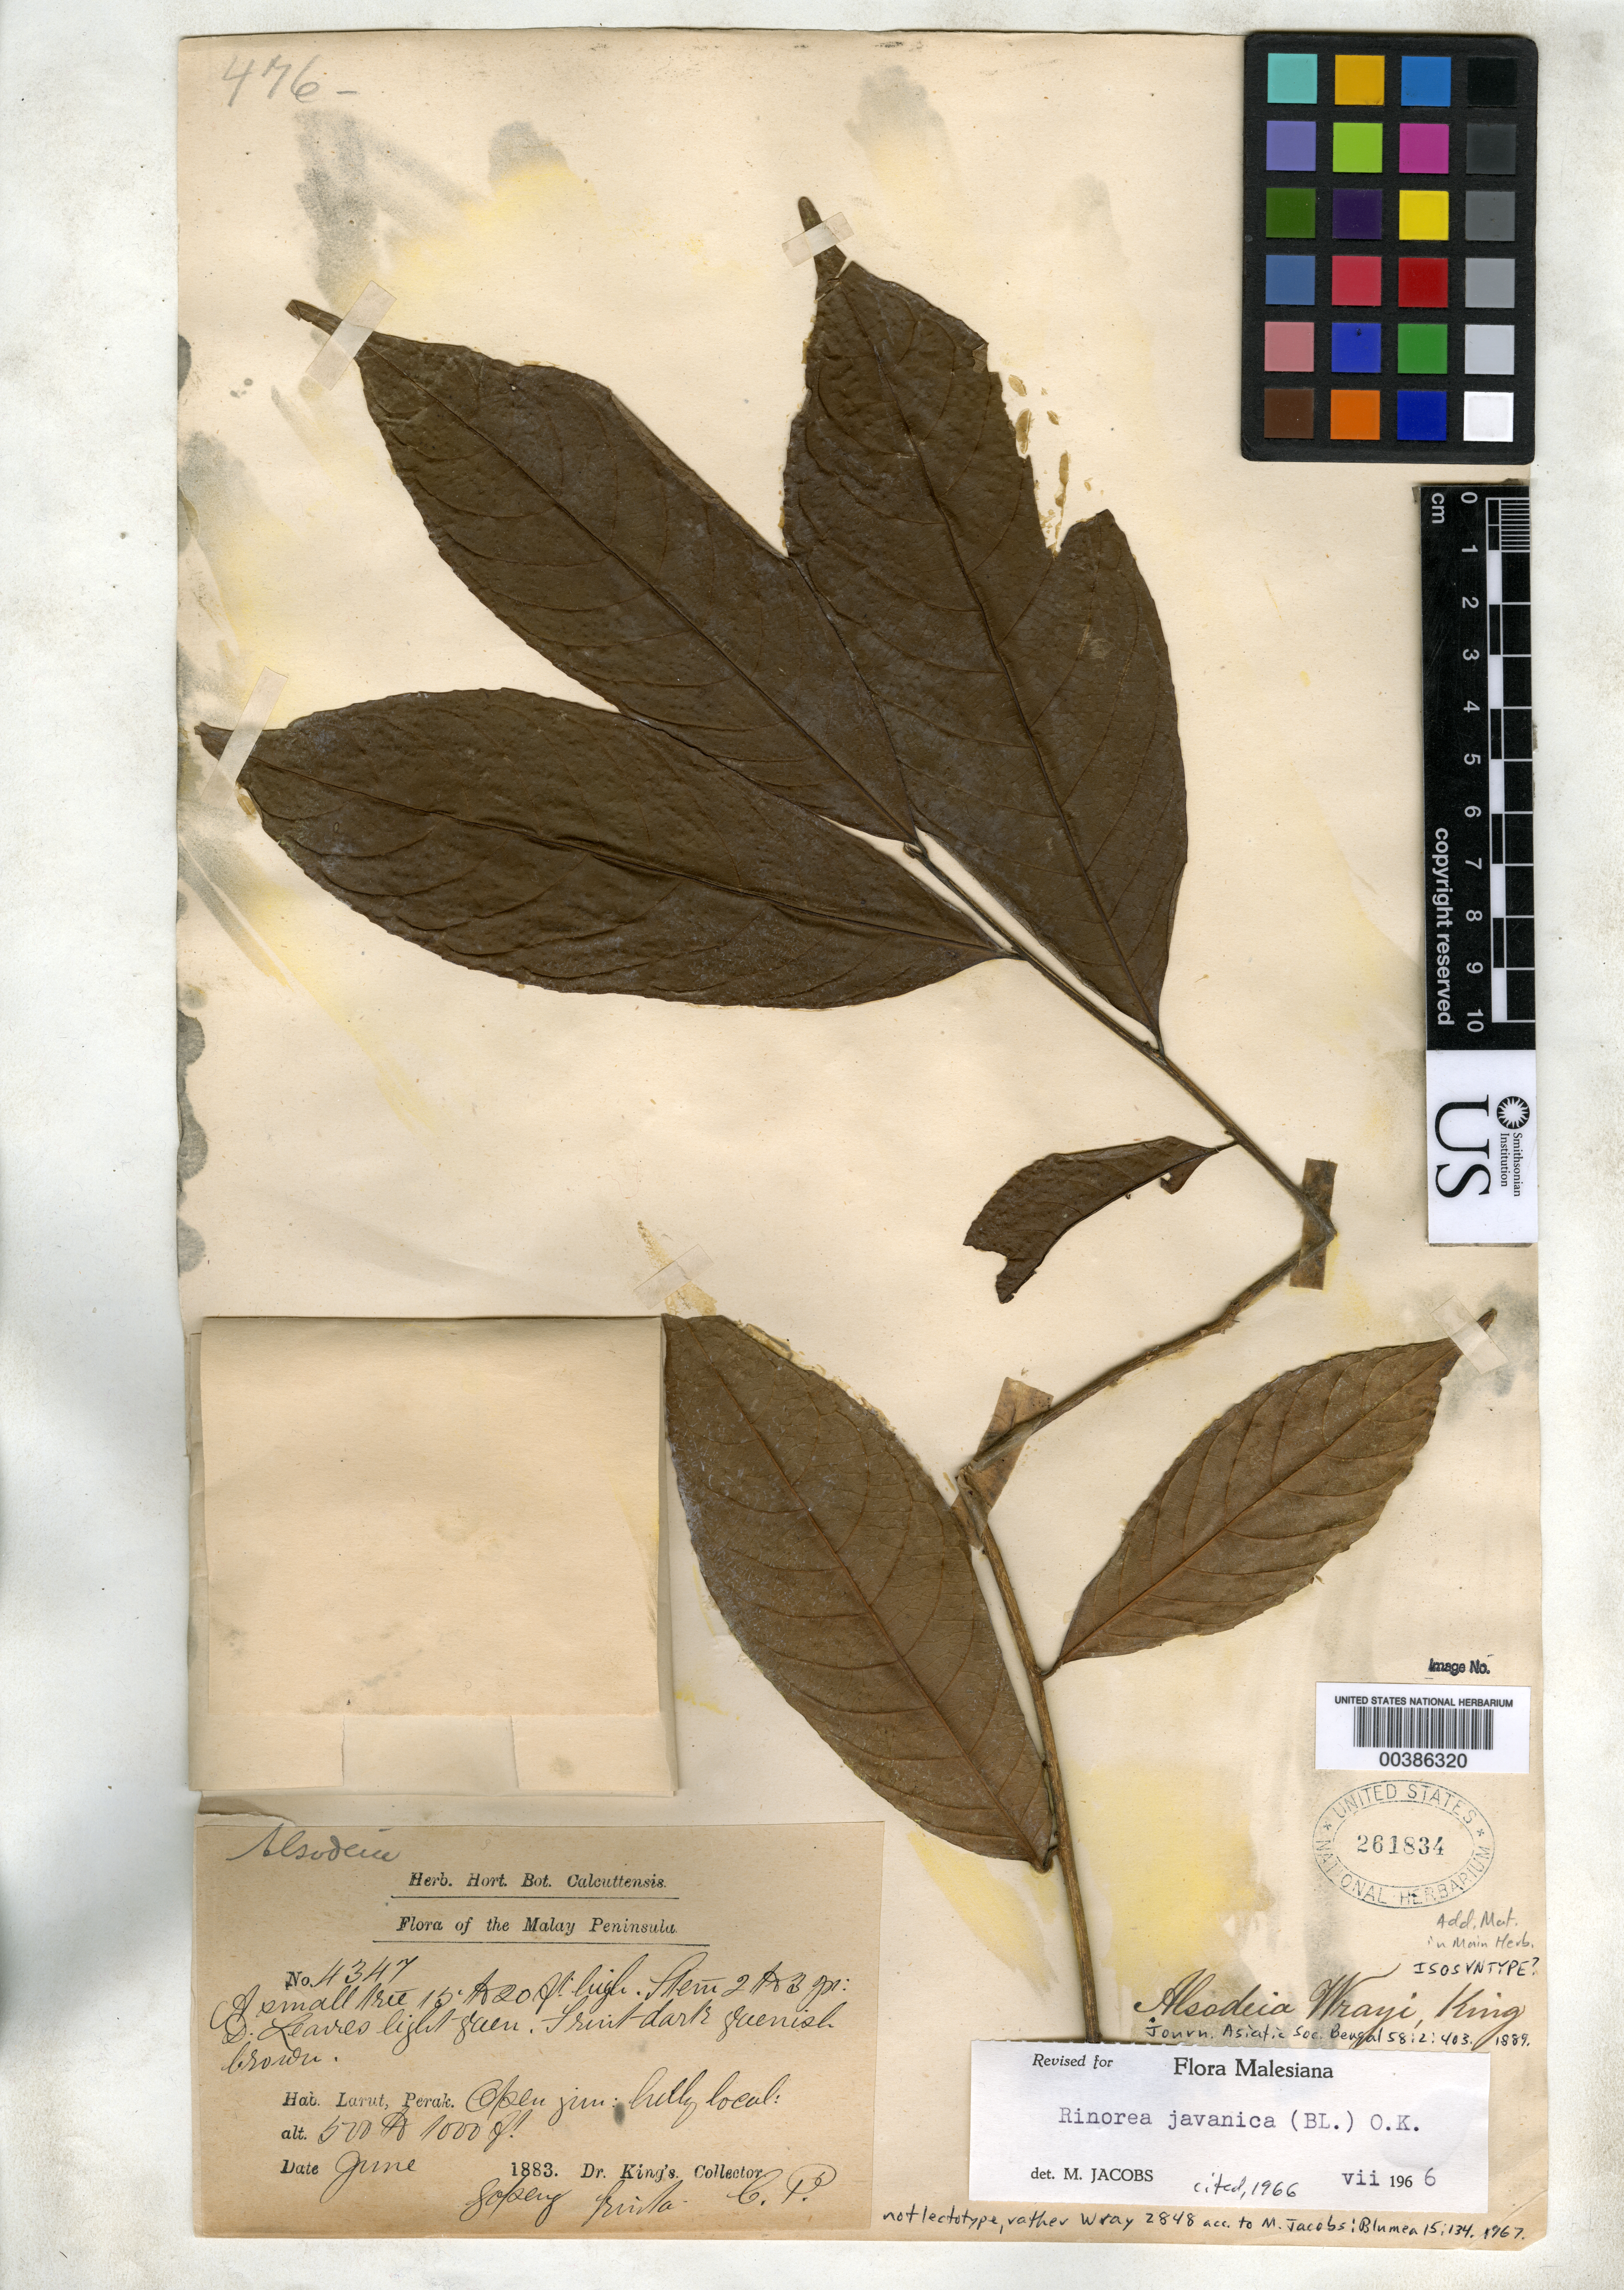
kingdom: Plantae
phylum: Tracheophyta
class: Magnoliopsida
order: Malpighiales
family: Violaceae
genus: Alsodeia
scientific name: Alsodeia wrayi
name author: King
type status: Syntype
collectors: H. Kunstler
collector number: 4347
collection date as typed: Jun 1883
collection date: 1883-06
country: Malaysia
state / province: Perak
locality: Larut. [Malay Peninsula]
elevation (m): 1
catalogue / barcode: US 261834